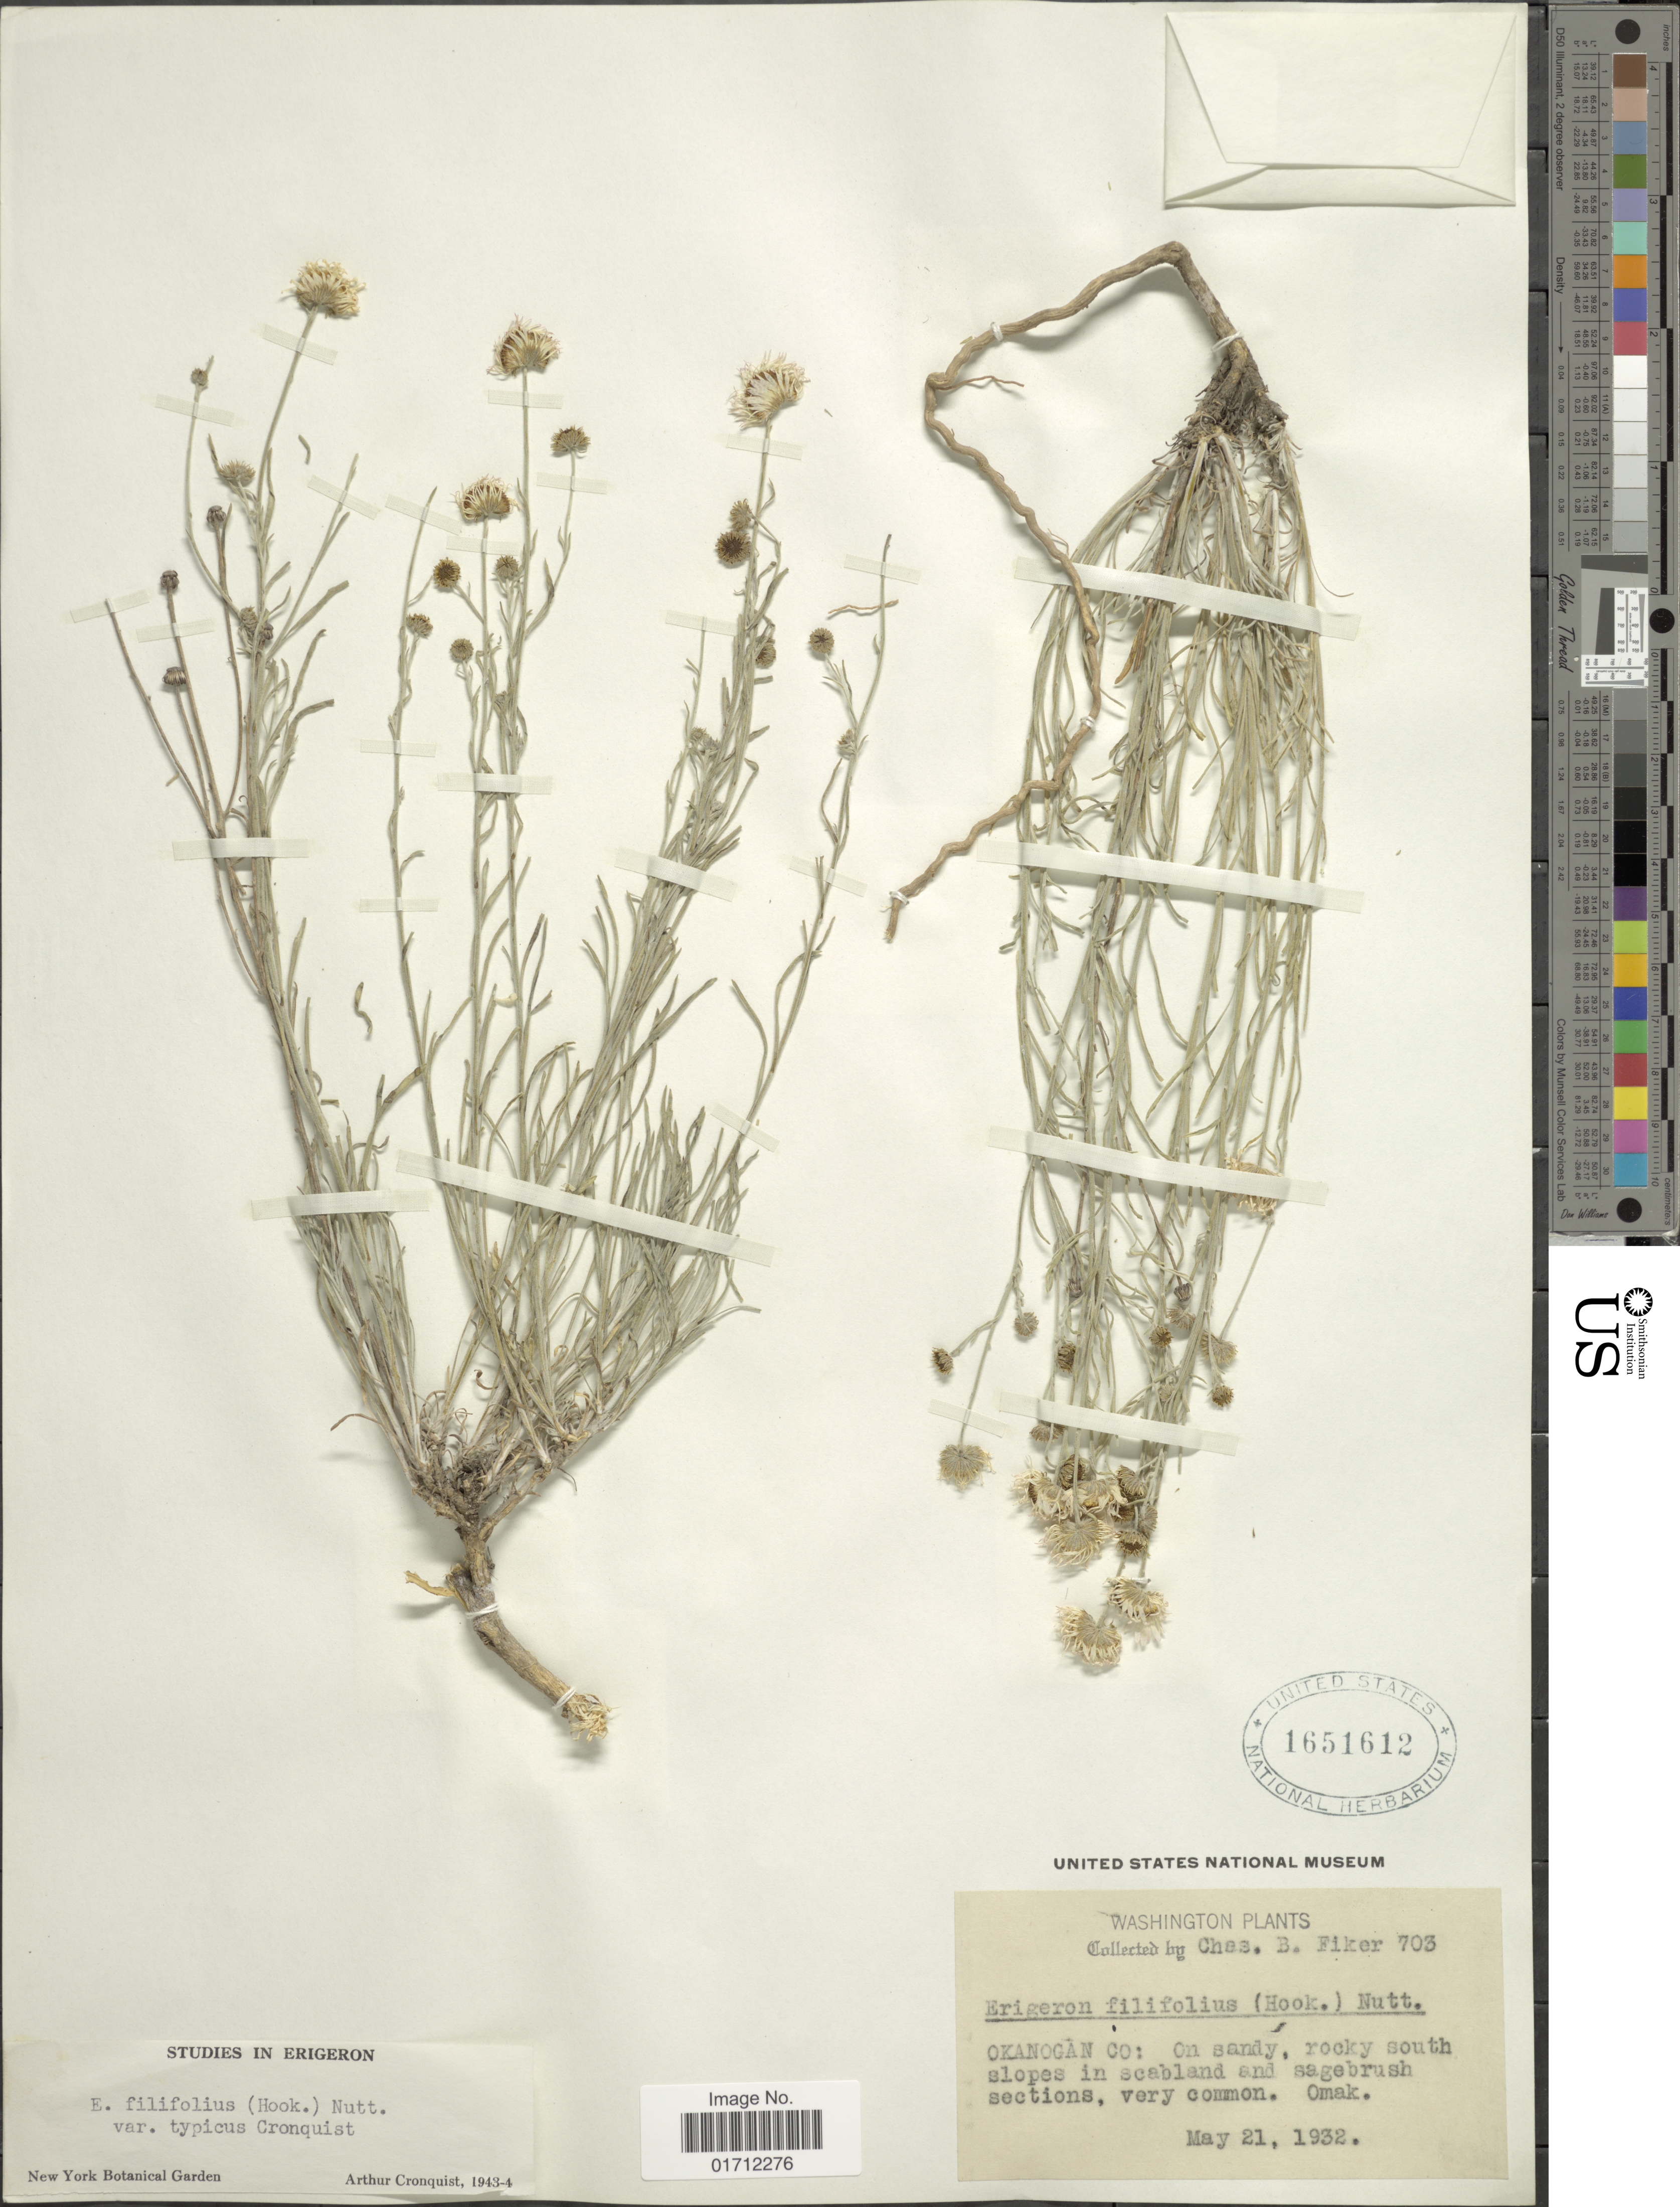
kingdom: Plantae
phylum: Tracheophyta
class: Magnoliopsida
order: Asterales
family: Asteraceae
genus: Erigeron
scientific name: Erigeron filifolius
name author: (Hook.) Nutt.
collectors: C. Fiker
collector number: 703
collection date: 1932-05-21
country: United States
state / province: Washington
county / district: Okanogan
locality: Okanogan Co, rocky south slopes in scabland and sagebrush sections.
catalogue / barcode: US 1651612